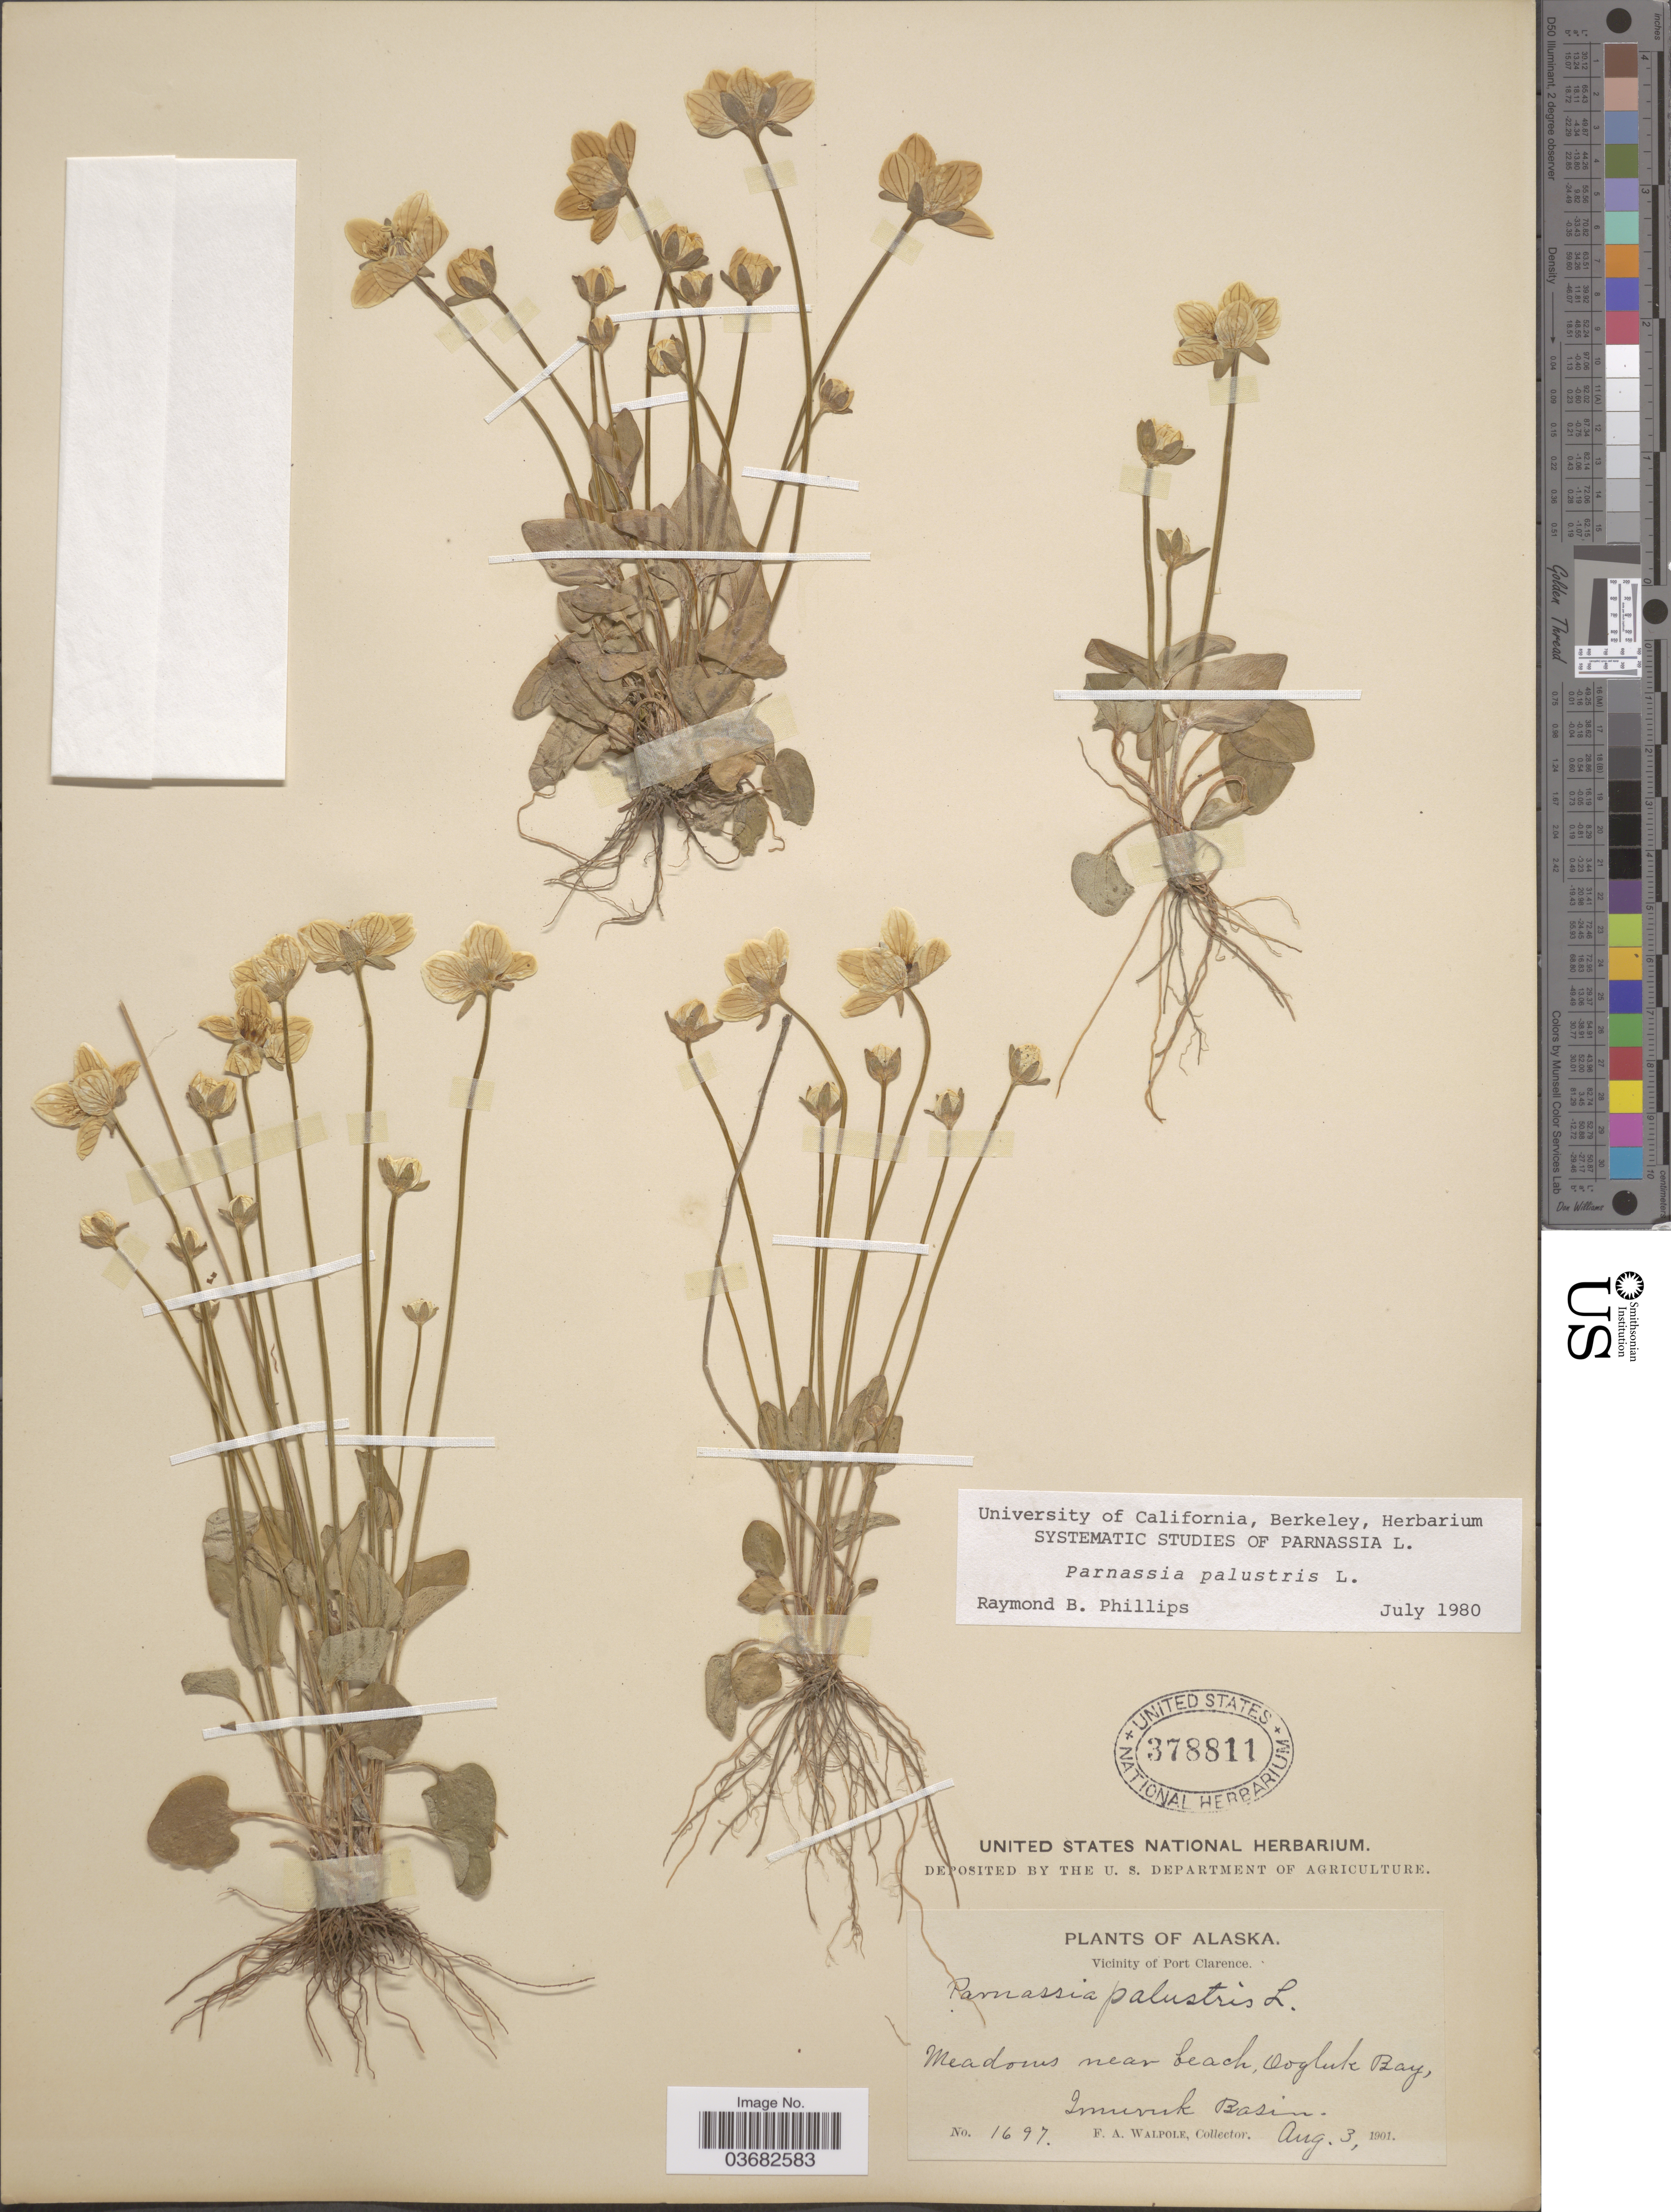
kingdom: Plantae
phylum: Tracheophyta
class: Magnoliopsida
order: Celastrales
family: Parnassiaceae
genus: Parnassia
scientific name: Parnassia palustris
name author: L.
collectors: F. Walpole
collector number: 1697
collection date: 1901-08-03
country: United States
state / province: Alaska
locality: Vicinity of Port Clarence. Meadows near beach, Oogluk Bay, Imuruk Basin.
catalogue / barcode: US 378811